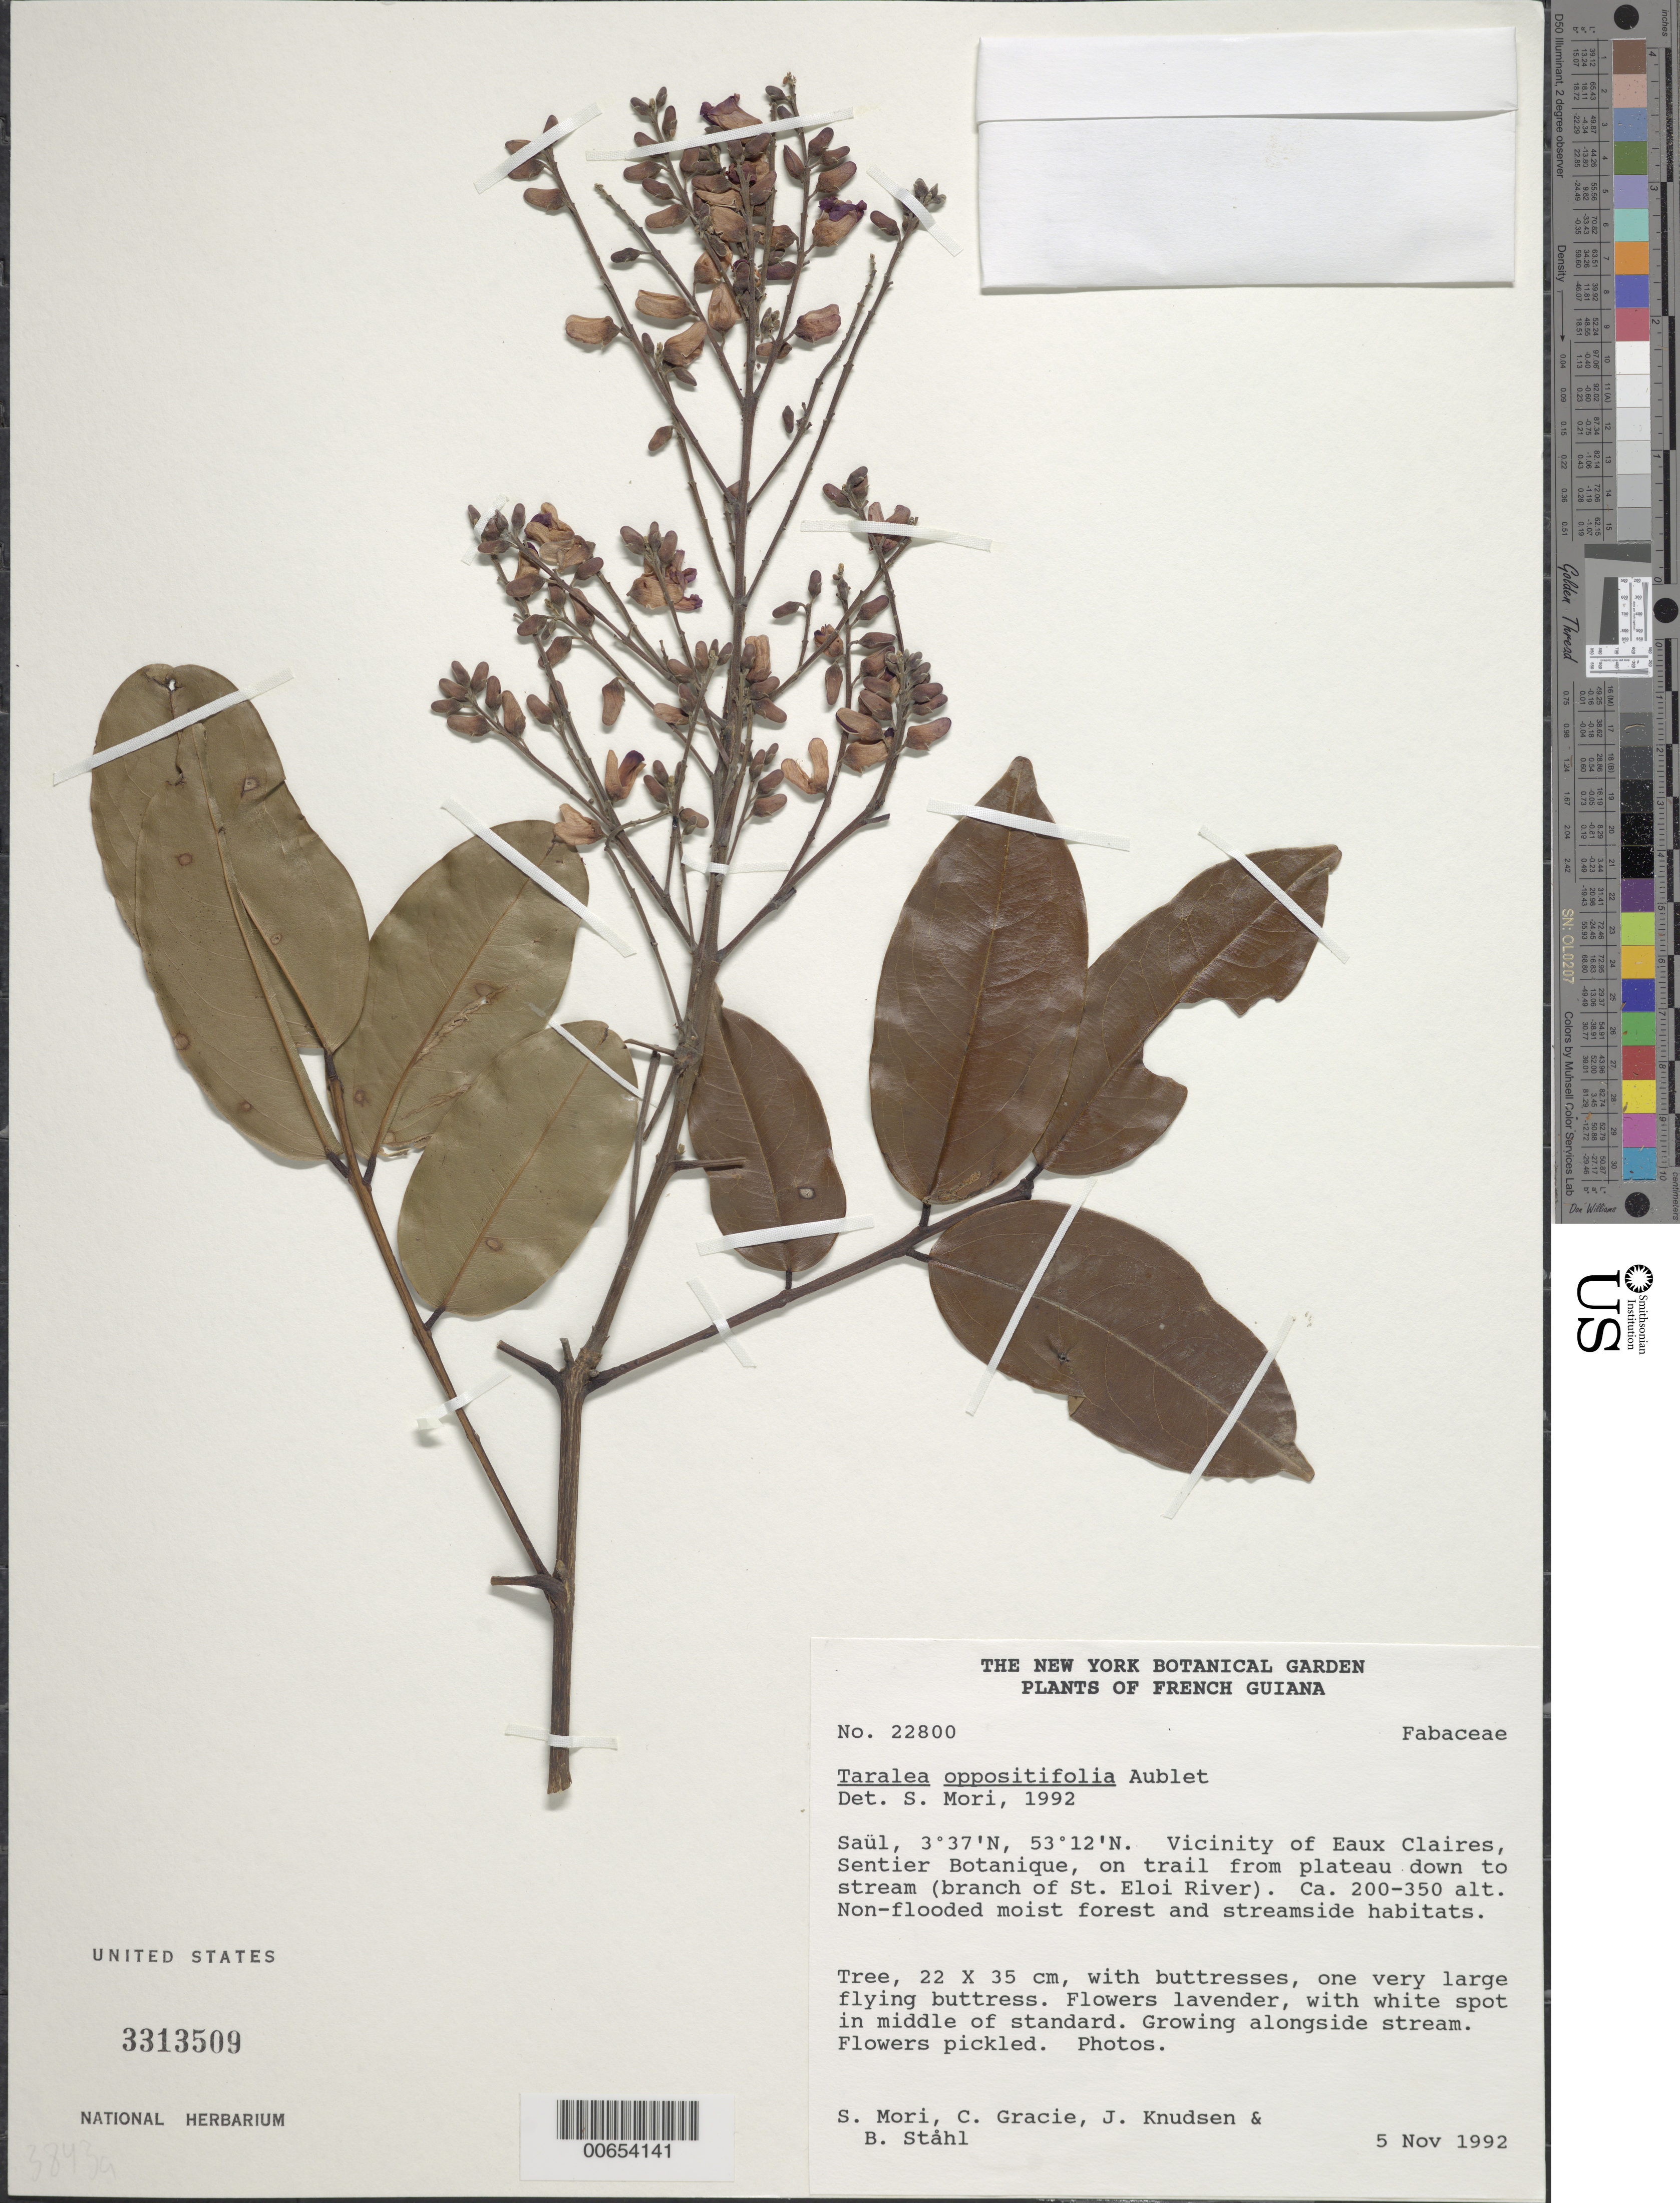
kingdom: Plantae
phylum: Tracheophyta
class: Magnoliopsida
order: Fabales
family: Fabaceae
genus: Taralea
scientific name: Taralea oppositifolia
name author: Aubl.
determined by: Mori, Scott A.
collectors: S. Mori, C. A. Gracie, J. Knudsen & B. Ståhl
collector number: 22800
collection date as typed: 5-Nov-92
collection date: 1992-11-05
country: French Guiana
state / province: Saint-Laurent-du-Maroni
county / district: Saül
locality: Saül, vicinity of Eaux Claires, Sentier Botanique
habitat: Non-flooded moist forest and streamside. Growing alongside stream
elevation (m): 200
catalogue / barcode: US 3313509